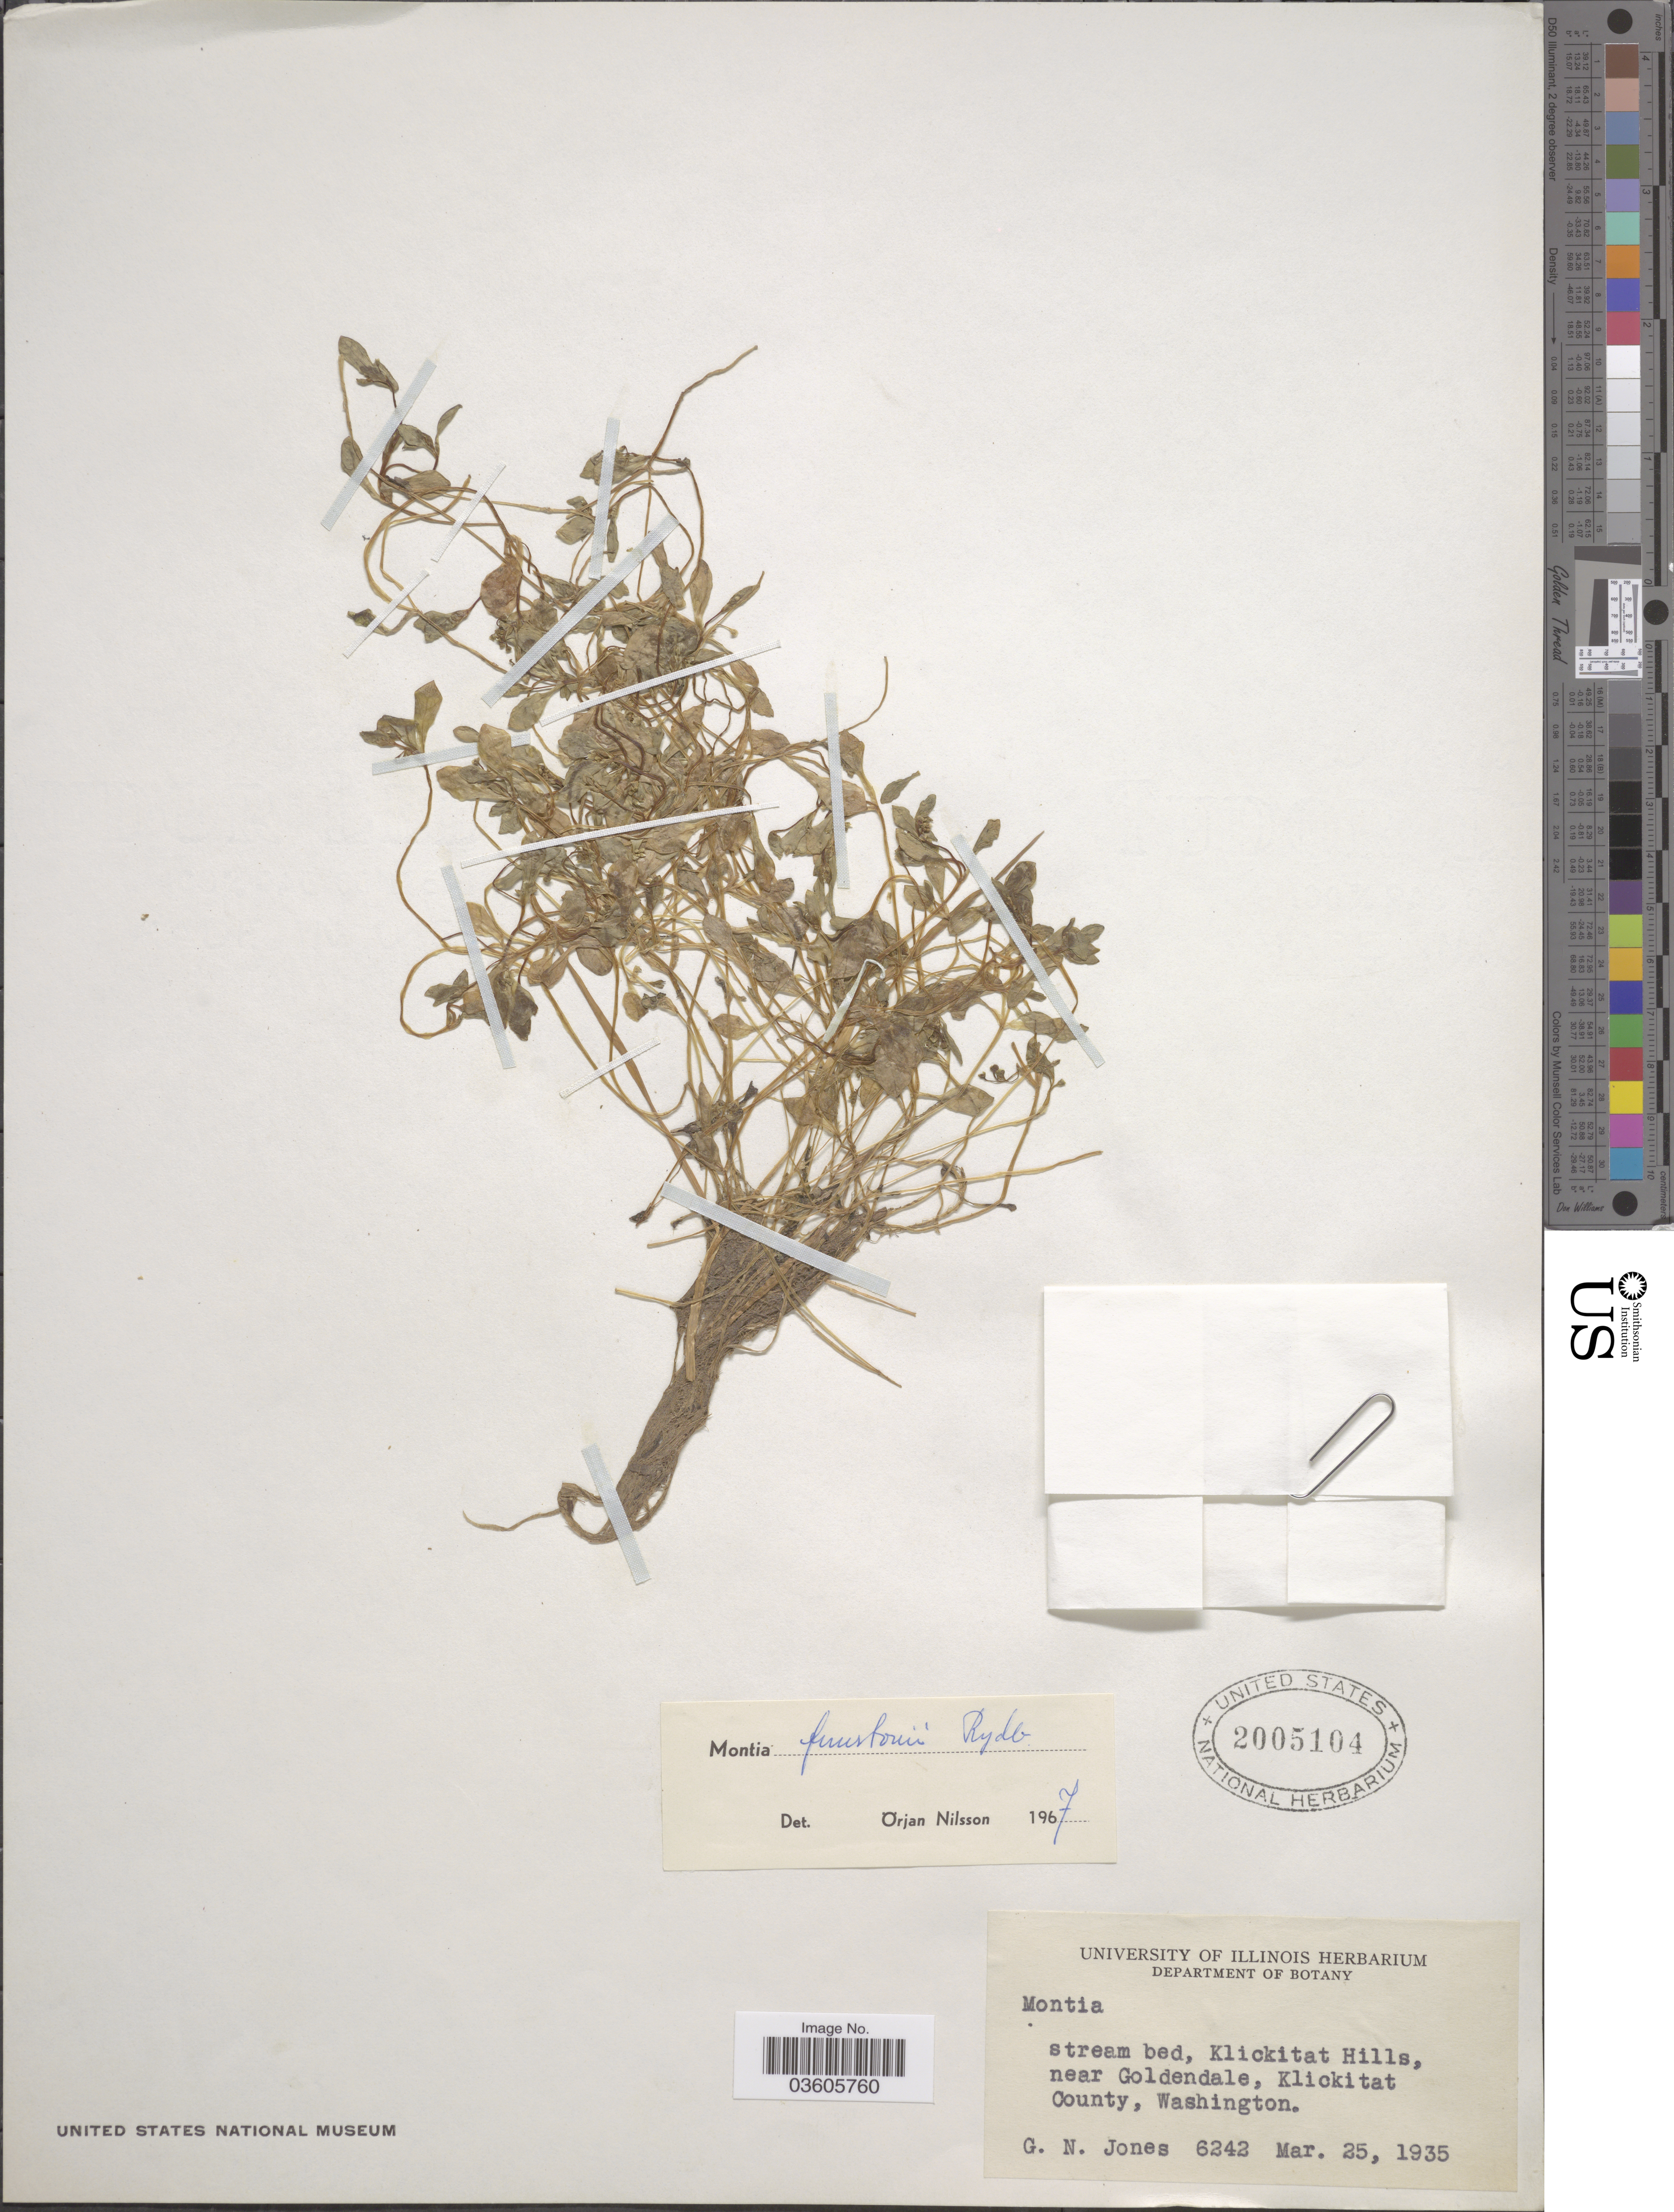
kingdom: Plantae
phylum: Tracheophyta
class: Magnoliopsida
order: Caryophyllales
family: Montiaceae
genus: Montia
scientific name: Montia funstonii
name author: Rydb.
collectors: G. N. Jones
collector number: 6242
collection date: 1935-03-25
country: United States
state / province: Washington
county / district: Klickitat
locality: Klickitat Hills, near Goldendale, Klickitat County.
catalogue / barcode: US 2005104